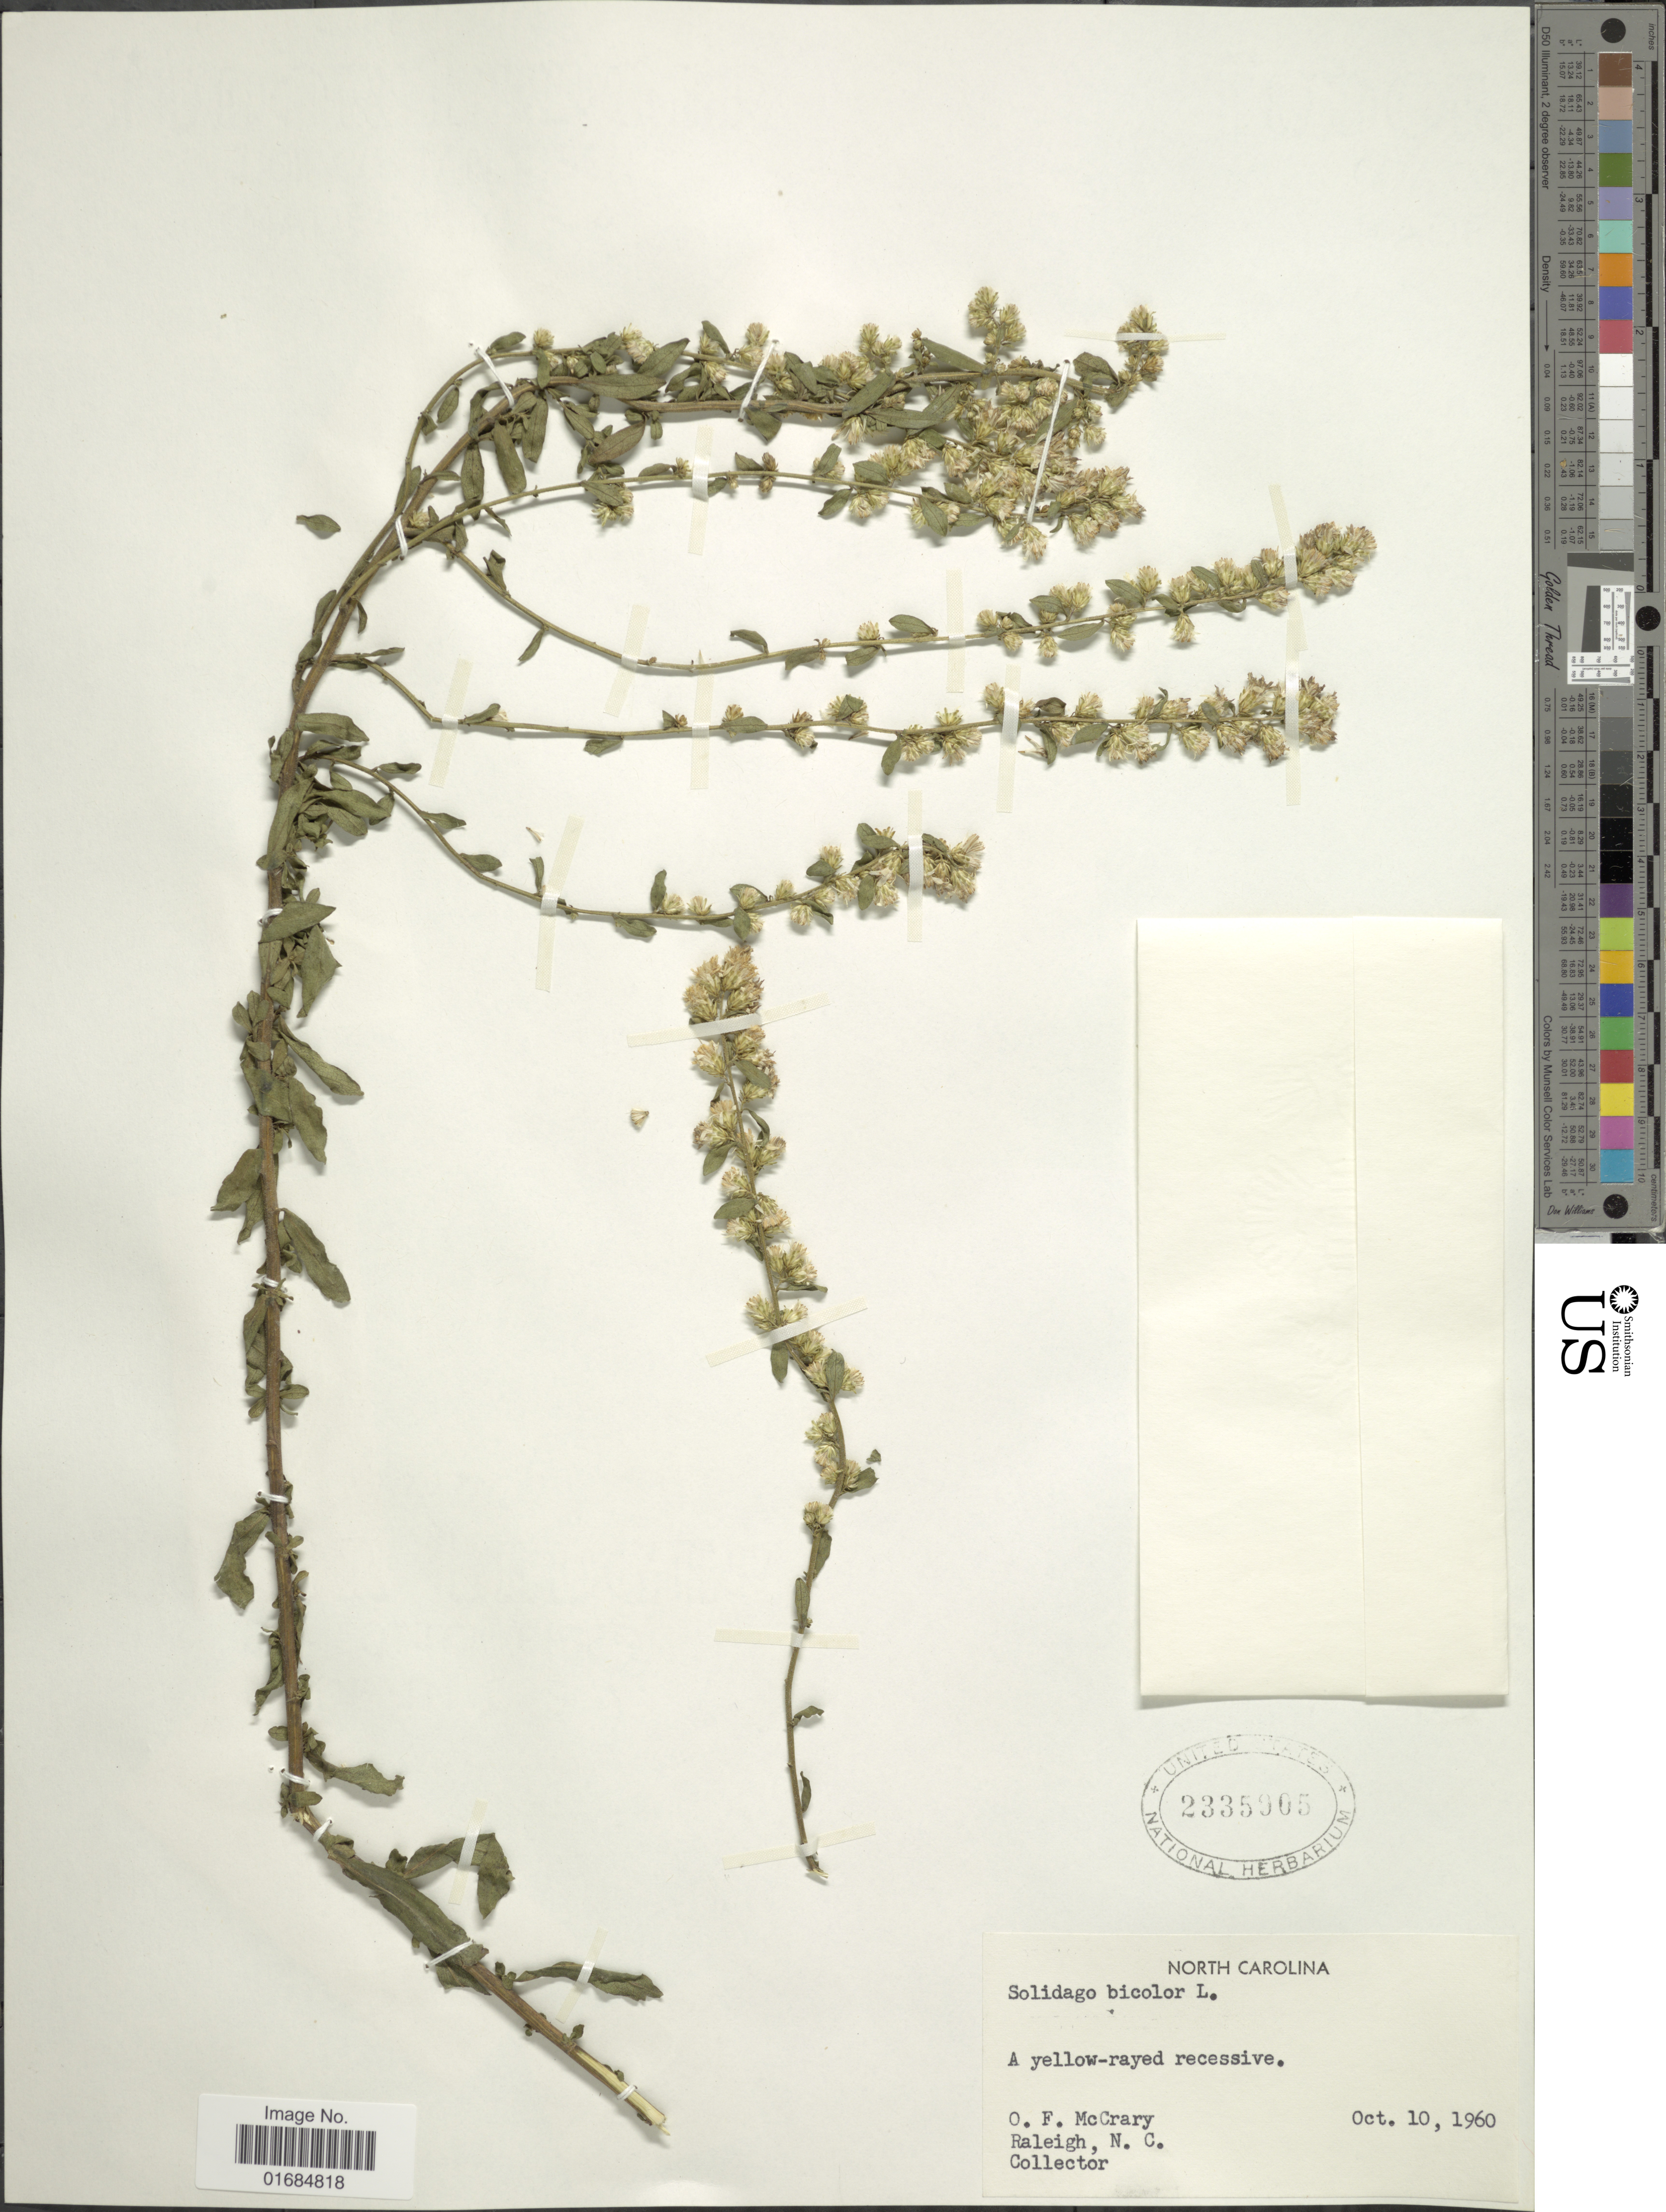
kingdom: Plantae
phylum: Tracheophyta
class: Magnoliopsida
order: Asterales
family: Asteraceae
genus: Solidago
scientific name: Solidago bicolor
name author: L.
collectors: O. McCrary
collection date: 1960-10-10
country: United States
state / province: North Carolina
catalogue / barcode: US 2335905